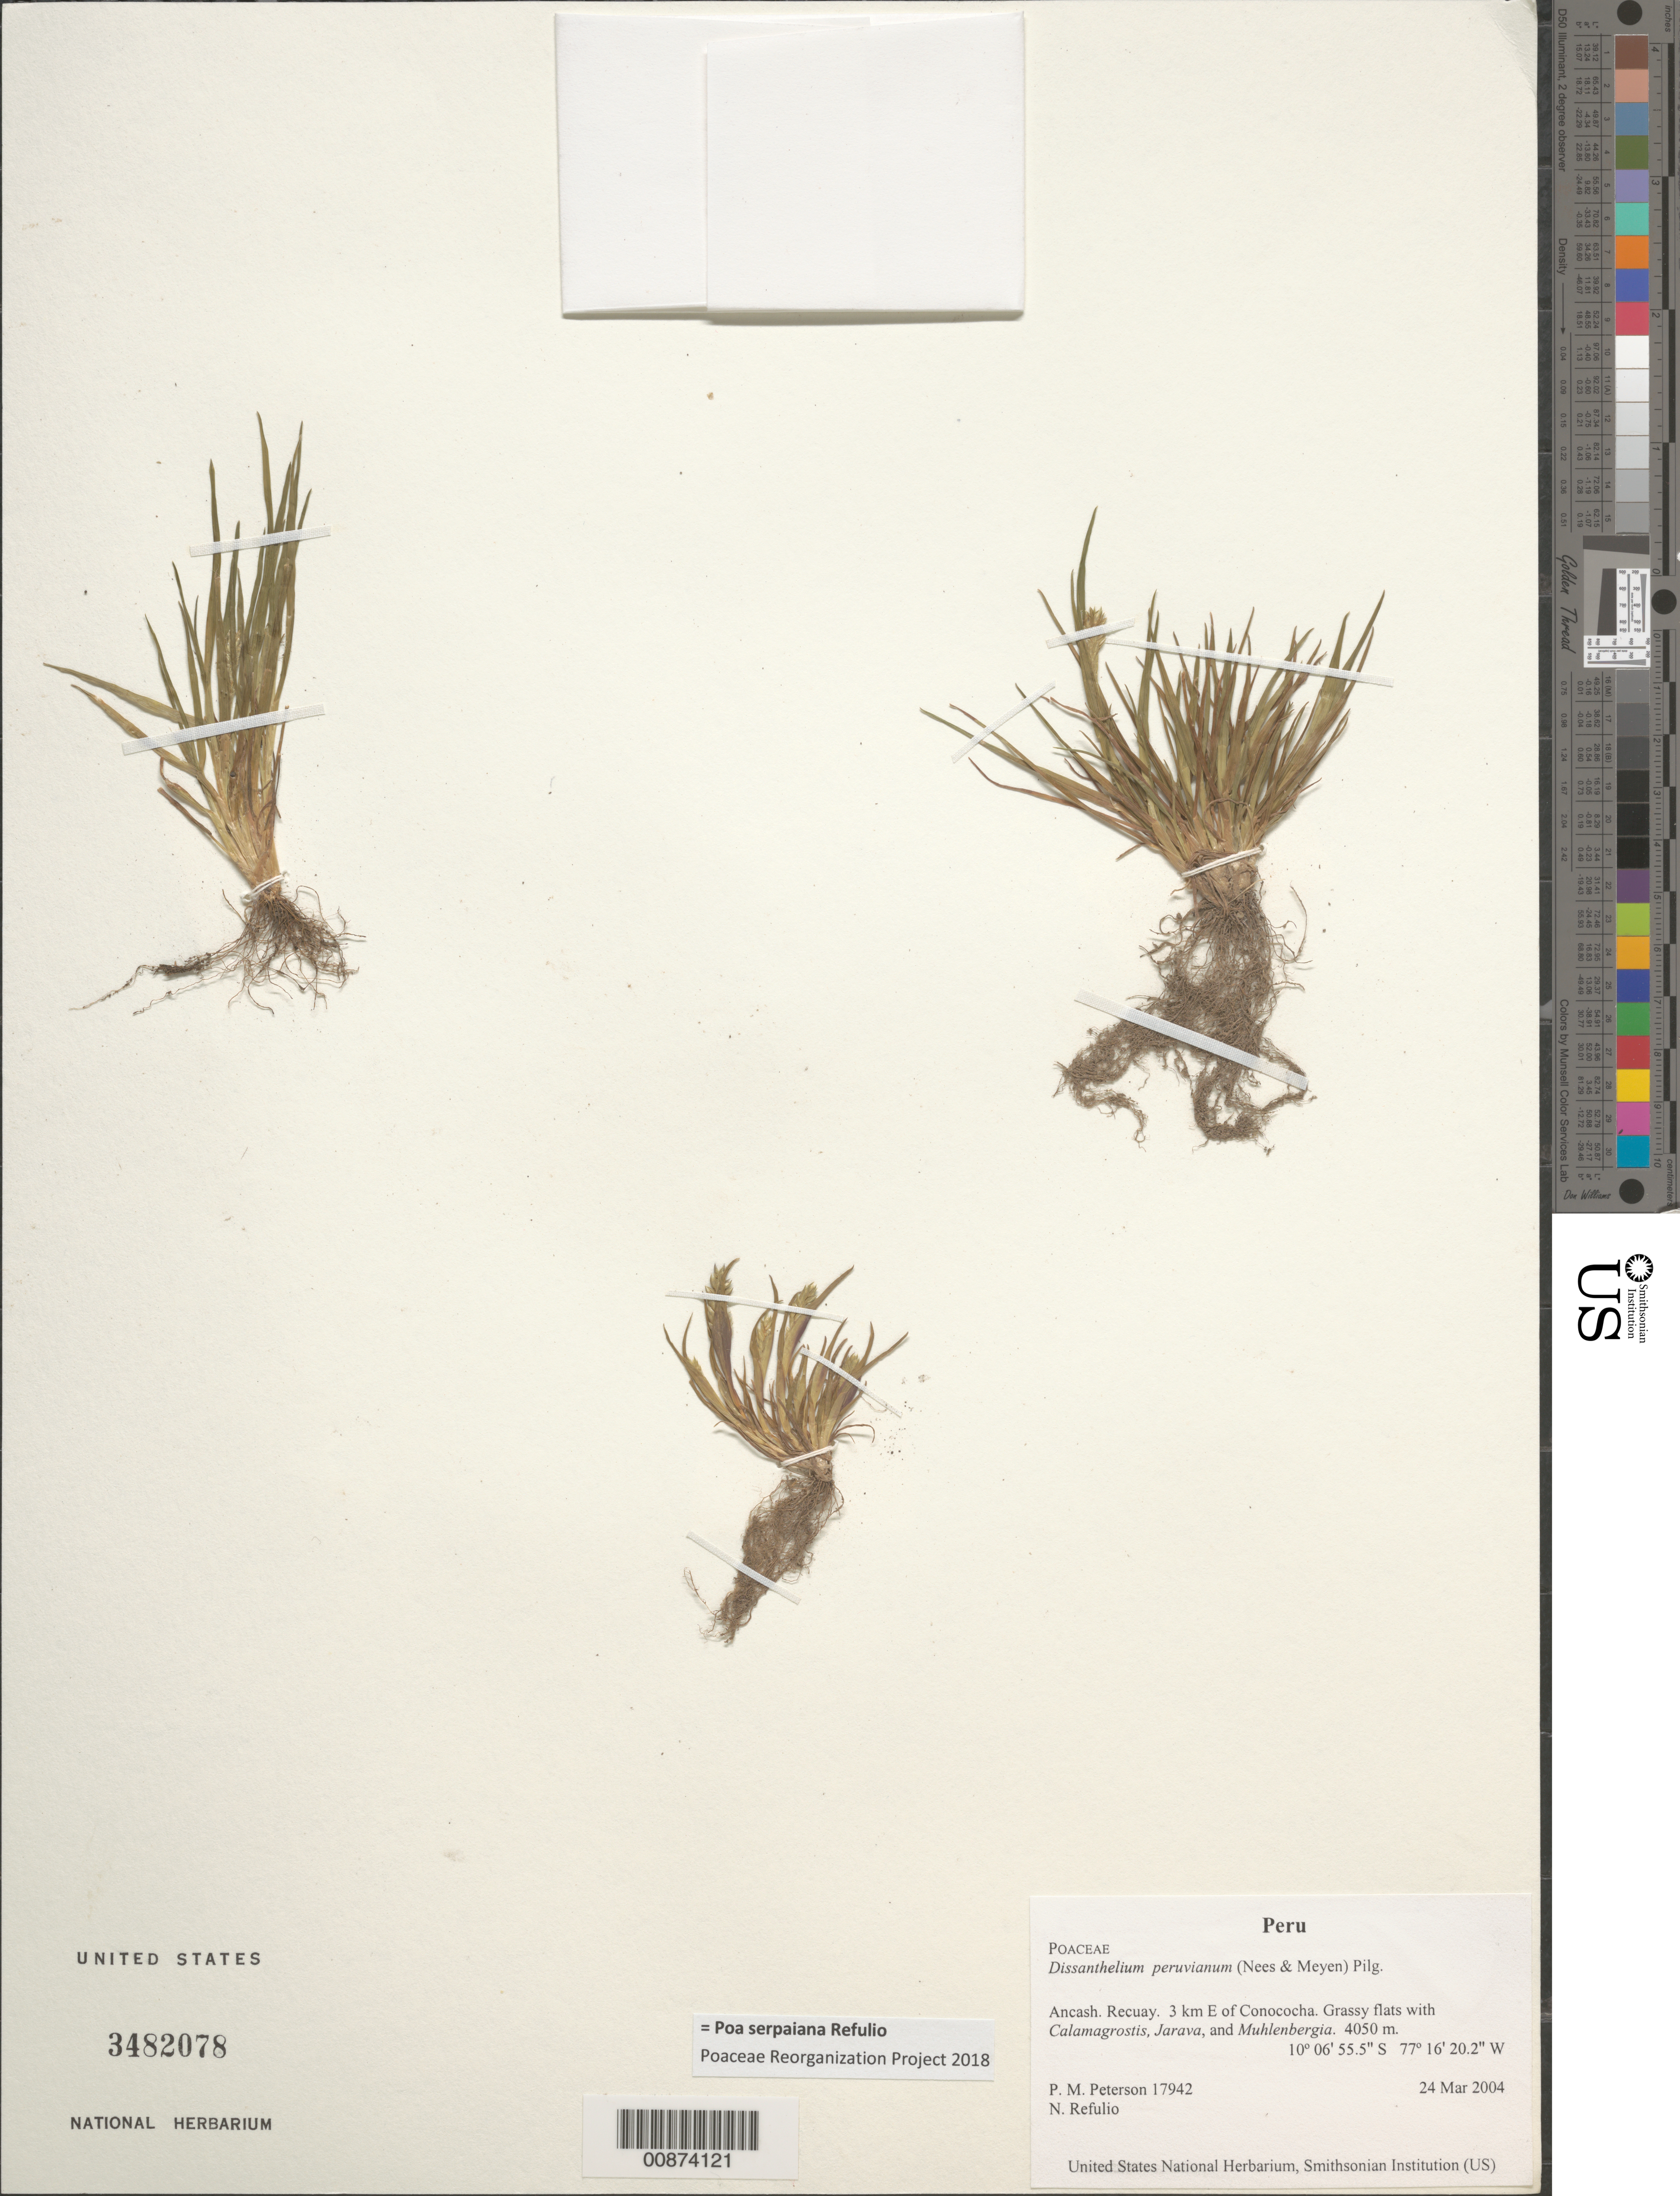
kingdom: Plantae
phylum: Tracheophyta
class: Liliopsida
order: Poales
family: Poaceae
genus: Poa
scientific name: Poa serpaiana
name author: Refulio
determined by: Poaceae Reorganization Project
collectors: P. M. Peterson & N. Refulio-Rodríguez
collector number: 17942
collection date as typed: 24 Mar 2004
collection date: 2004-03-24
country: Peru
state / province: Ancash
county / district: Recuay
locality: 3 km E of Conococha. Grassy flats with Calamagrostis, Jarava, and Muhlenbergia.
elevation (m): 4050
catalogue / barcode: US 3482078